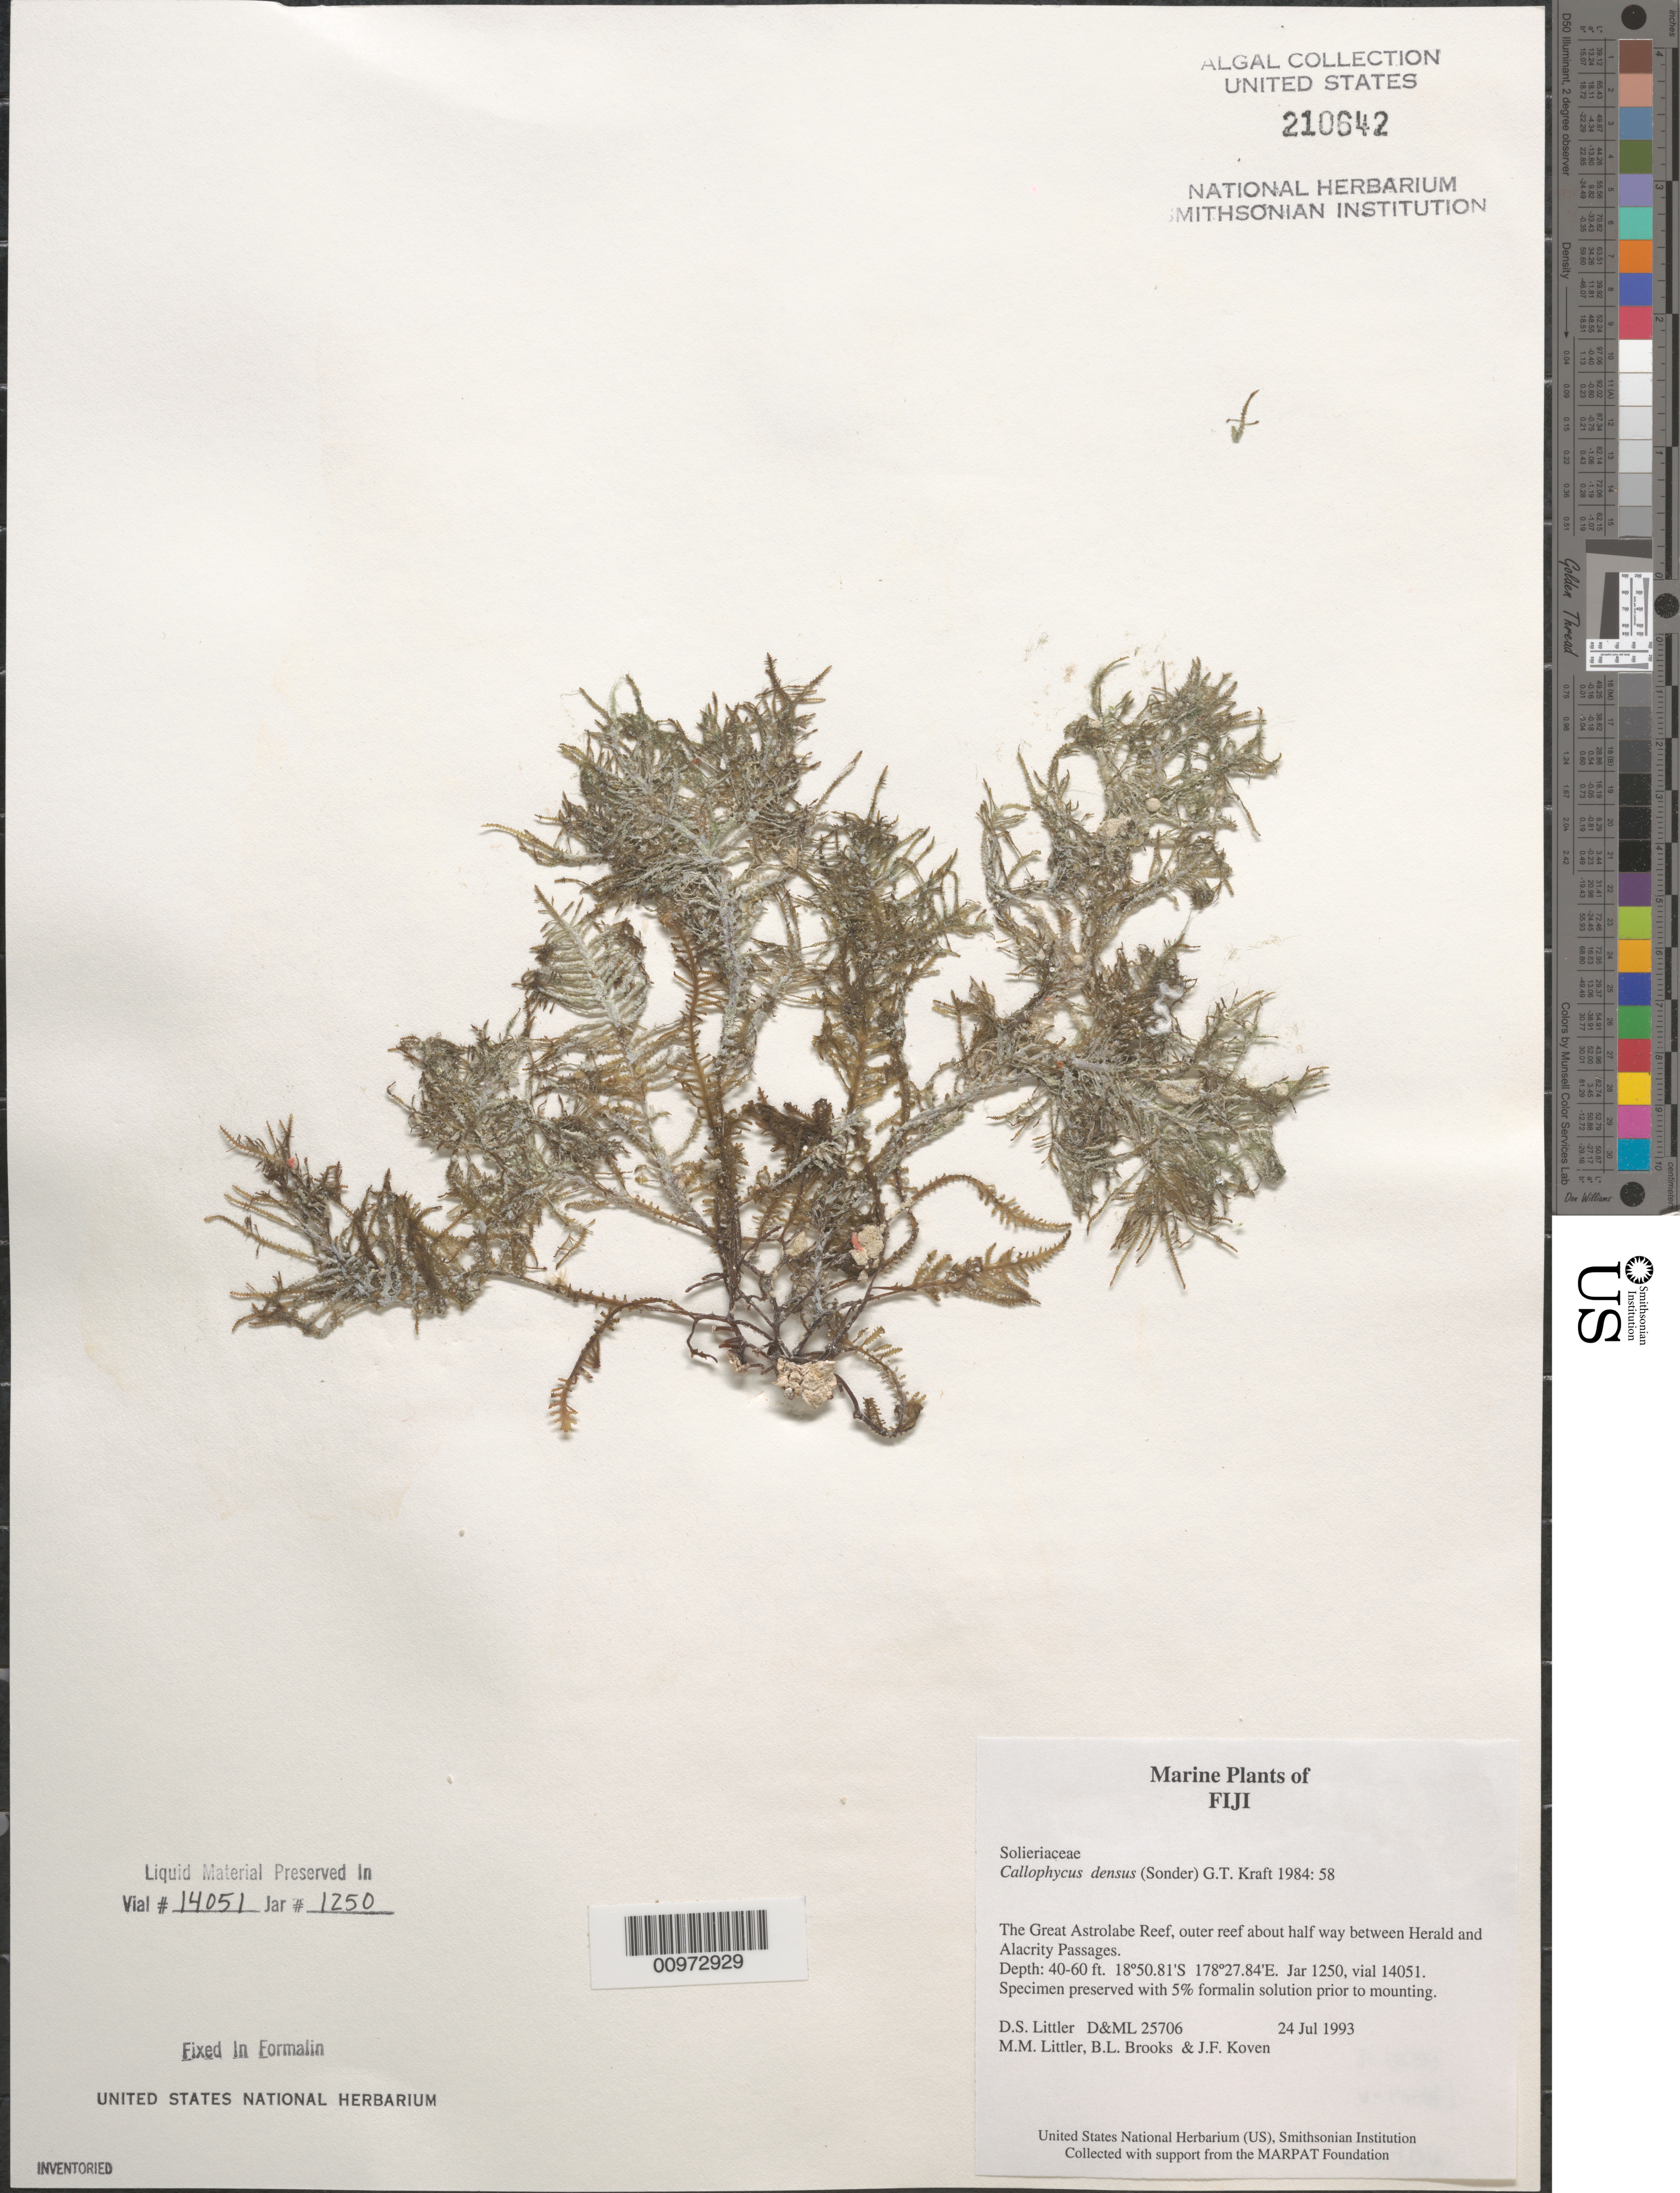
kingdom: Plantae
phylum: Rhodophyta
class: Florideophyceae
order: Gigartinales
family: Solieriaceae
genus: Callophycus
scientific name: Callophycus densus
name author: (Sond.) G.T.Kraft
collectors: D. S. Littler, M. M. Littler, B. Brooks & J. Koven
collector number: D&ML 25706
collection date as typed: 24 Jul 1993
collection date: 1993-07-24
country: Fiji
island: Great Astrolabe Reef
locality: Great Astrolabe Reef, outer reef ca. halfway between Herald Passage and Alacrity Passage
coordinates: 18 50.81'S, 178 27.84'E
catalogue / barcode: US 210642